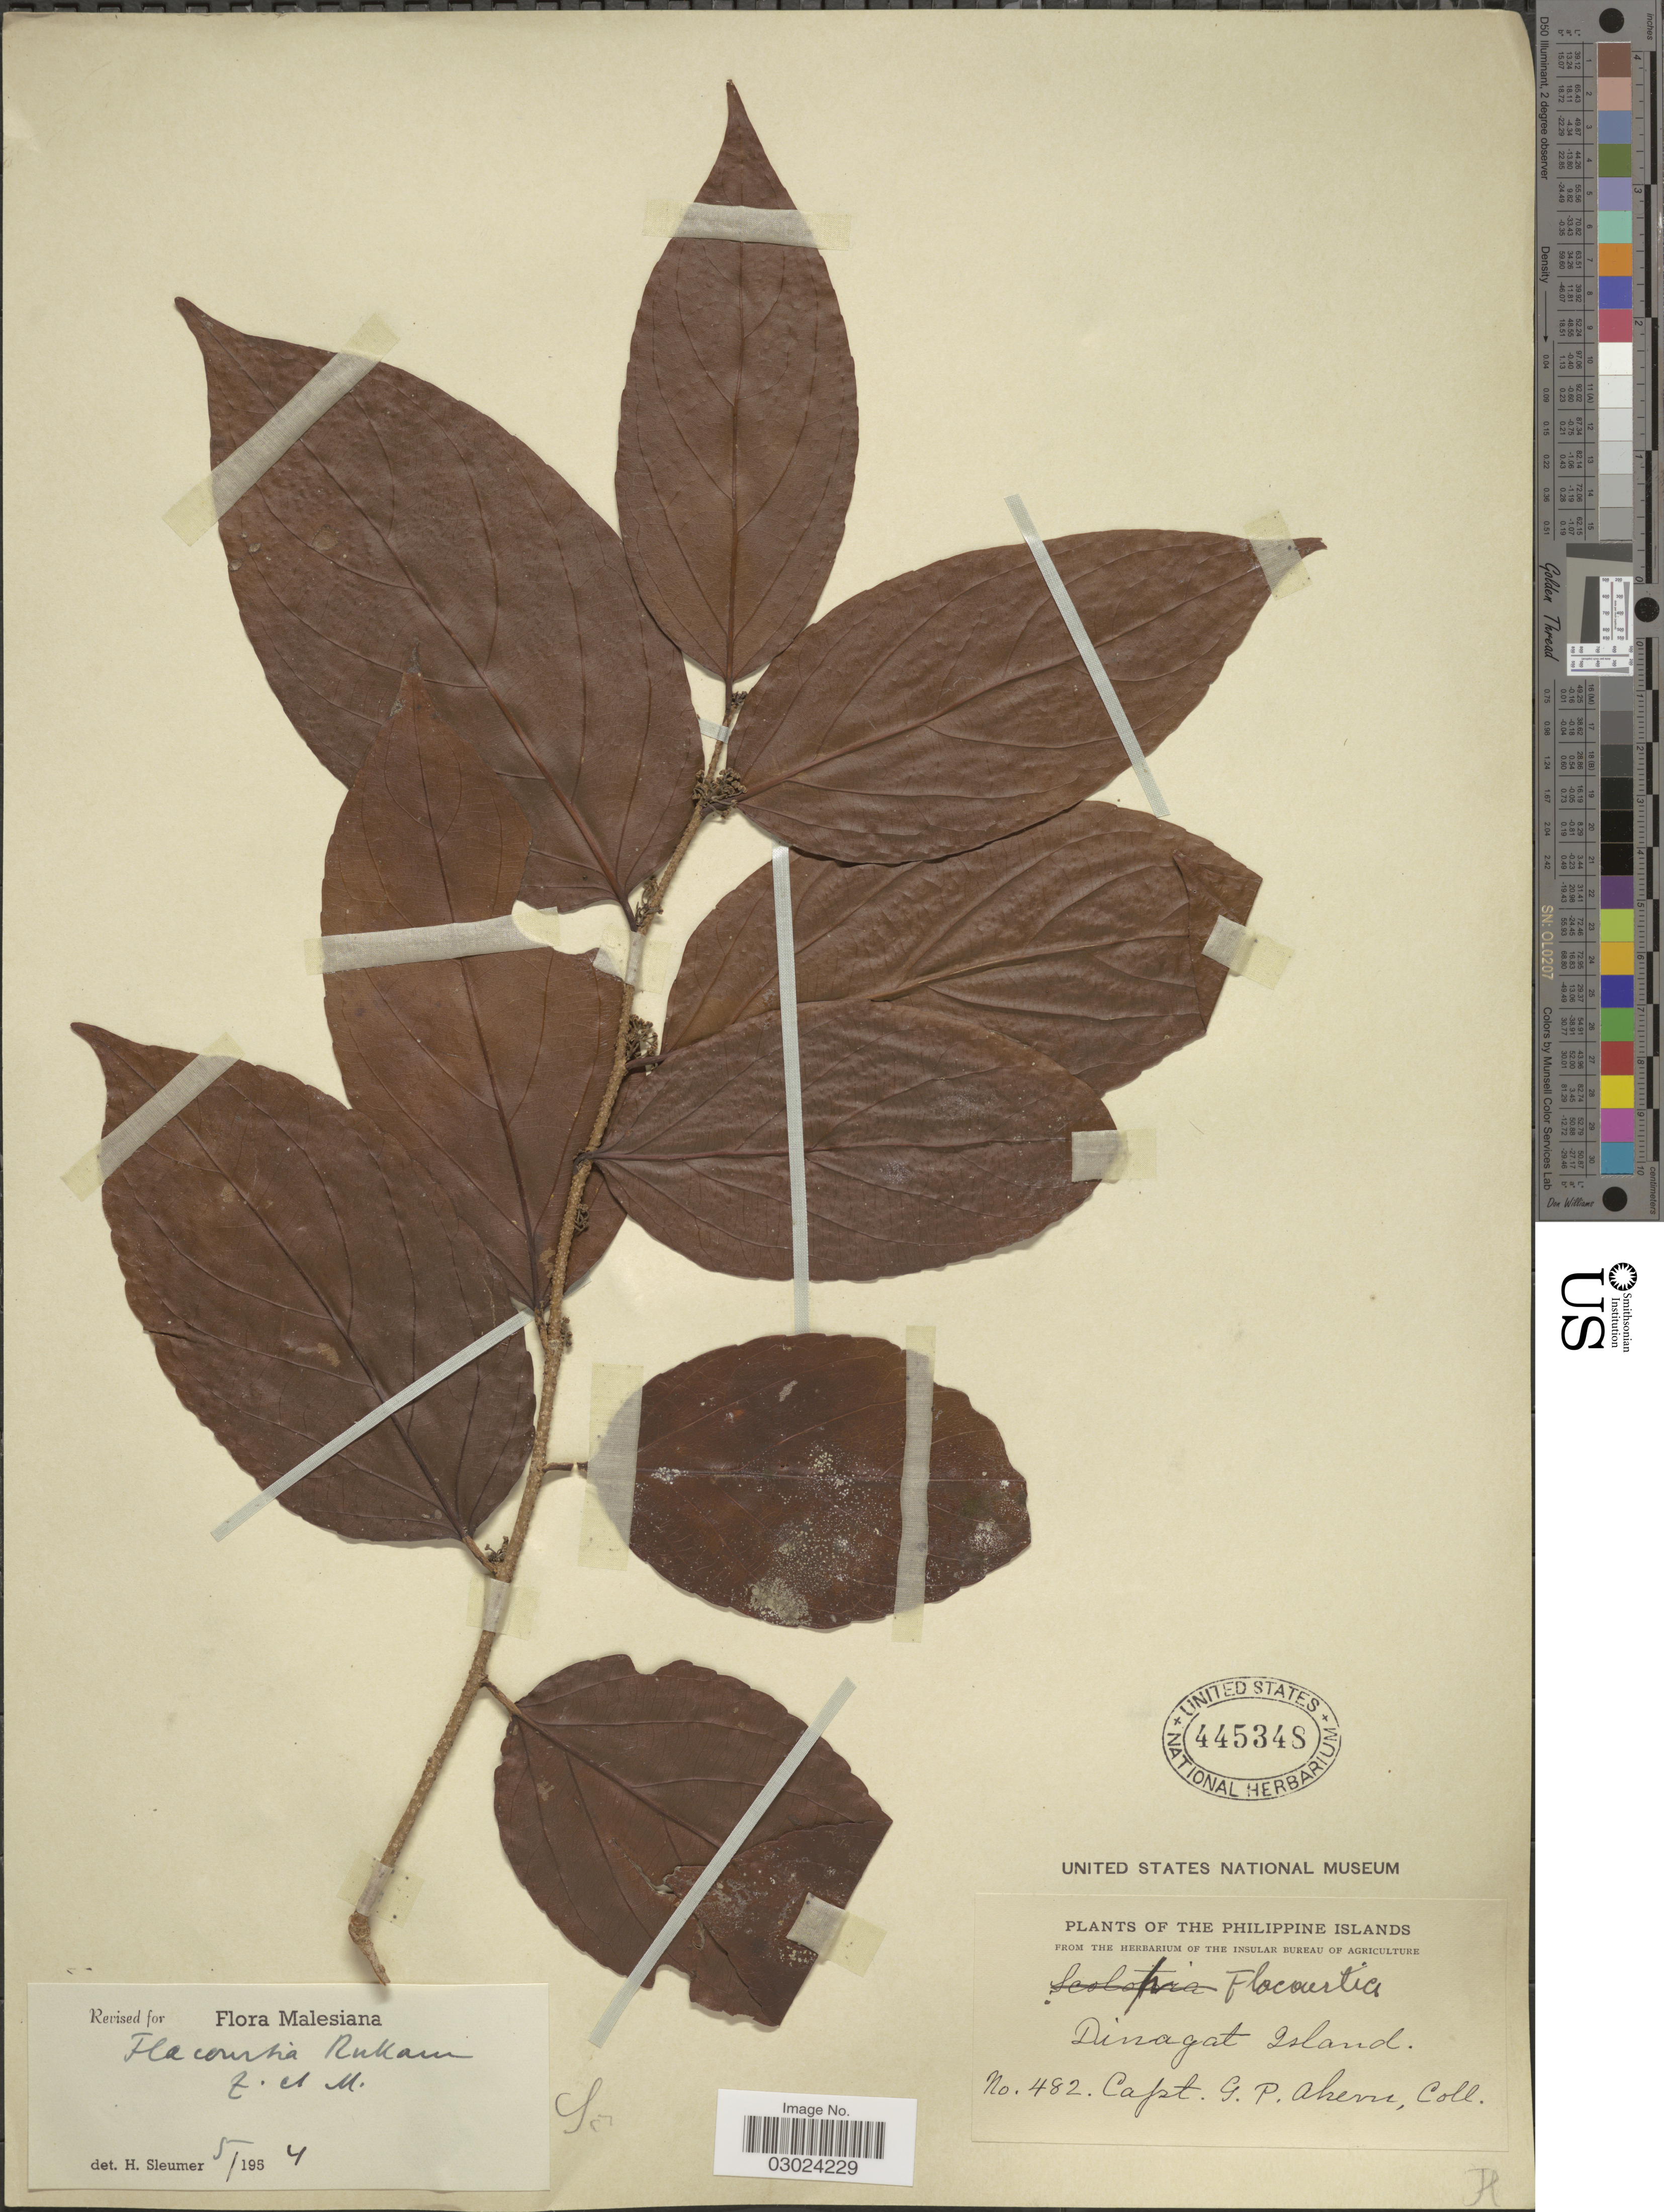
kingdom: Plantae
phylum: Tracheophyta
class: Magnoliopsida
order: Malpighiales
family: Salicaceae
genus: Flacourtia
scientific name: Flacourtia rukam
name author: Zoll. & Moritzi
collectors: G. Ahern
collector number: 482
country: Philippines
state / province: Caraga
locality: Dinagat Island.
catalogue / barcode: US 445348